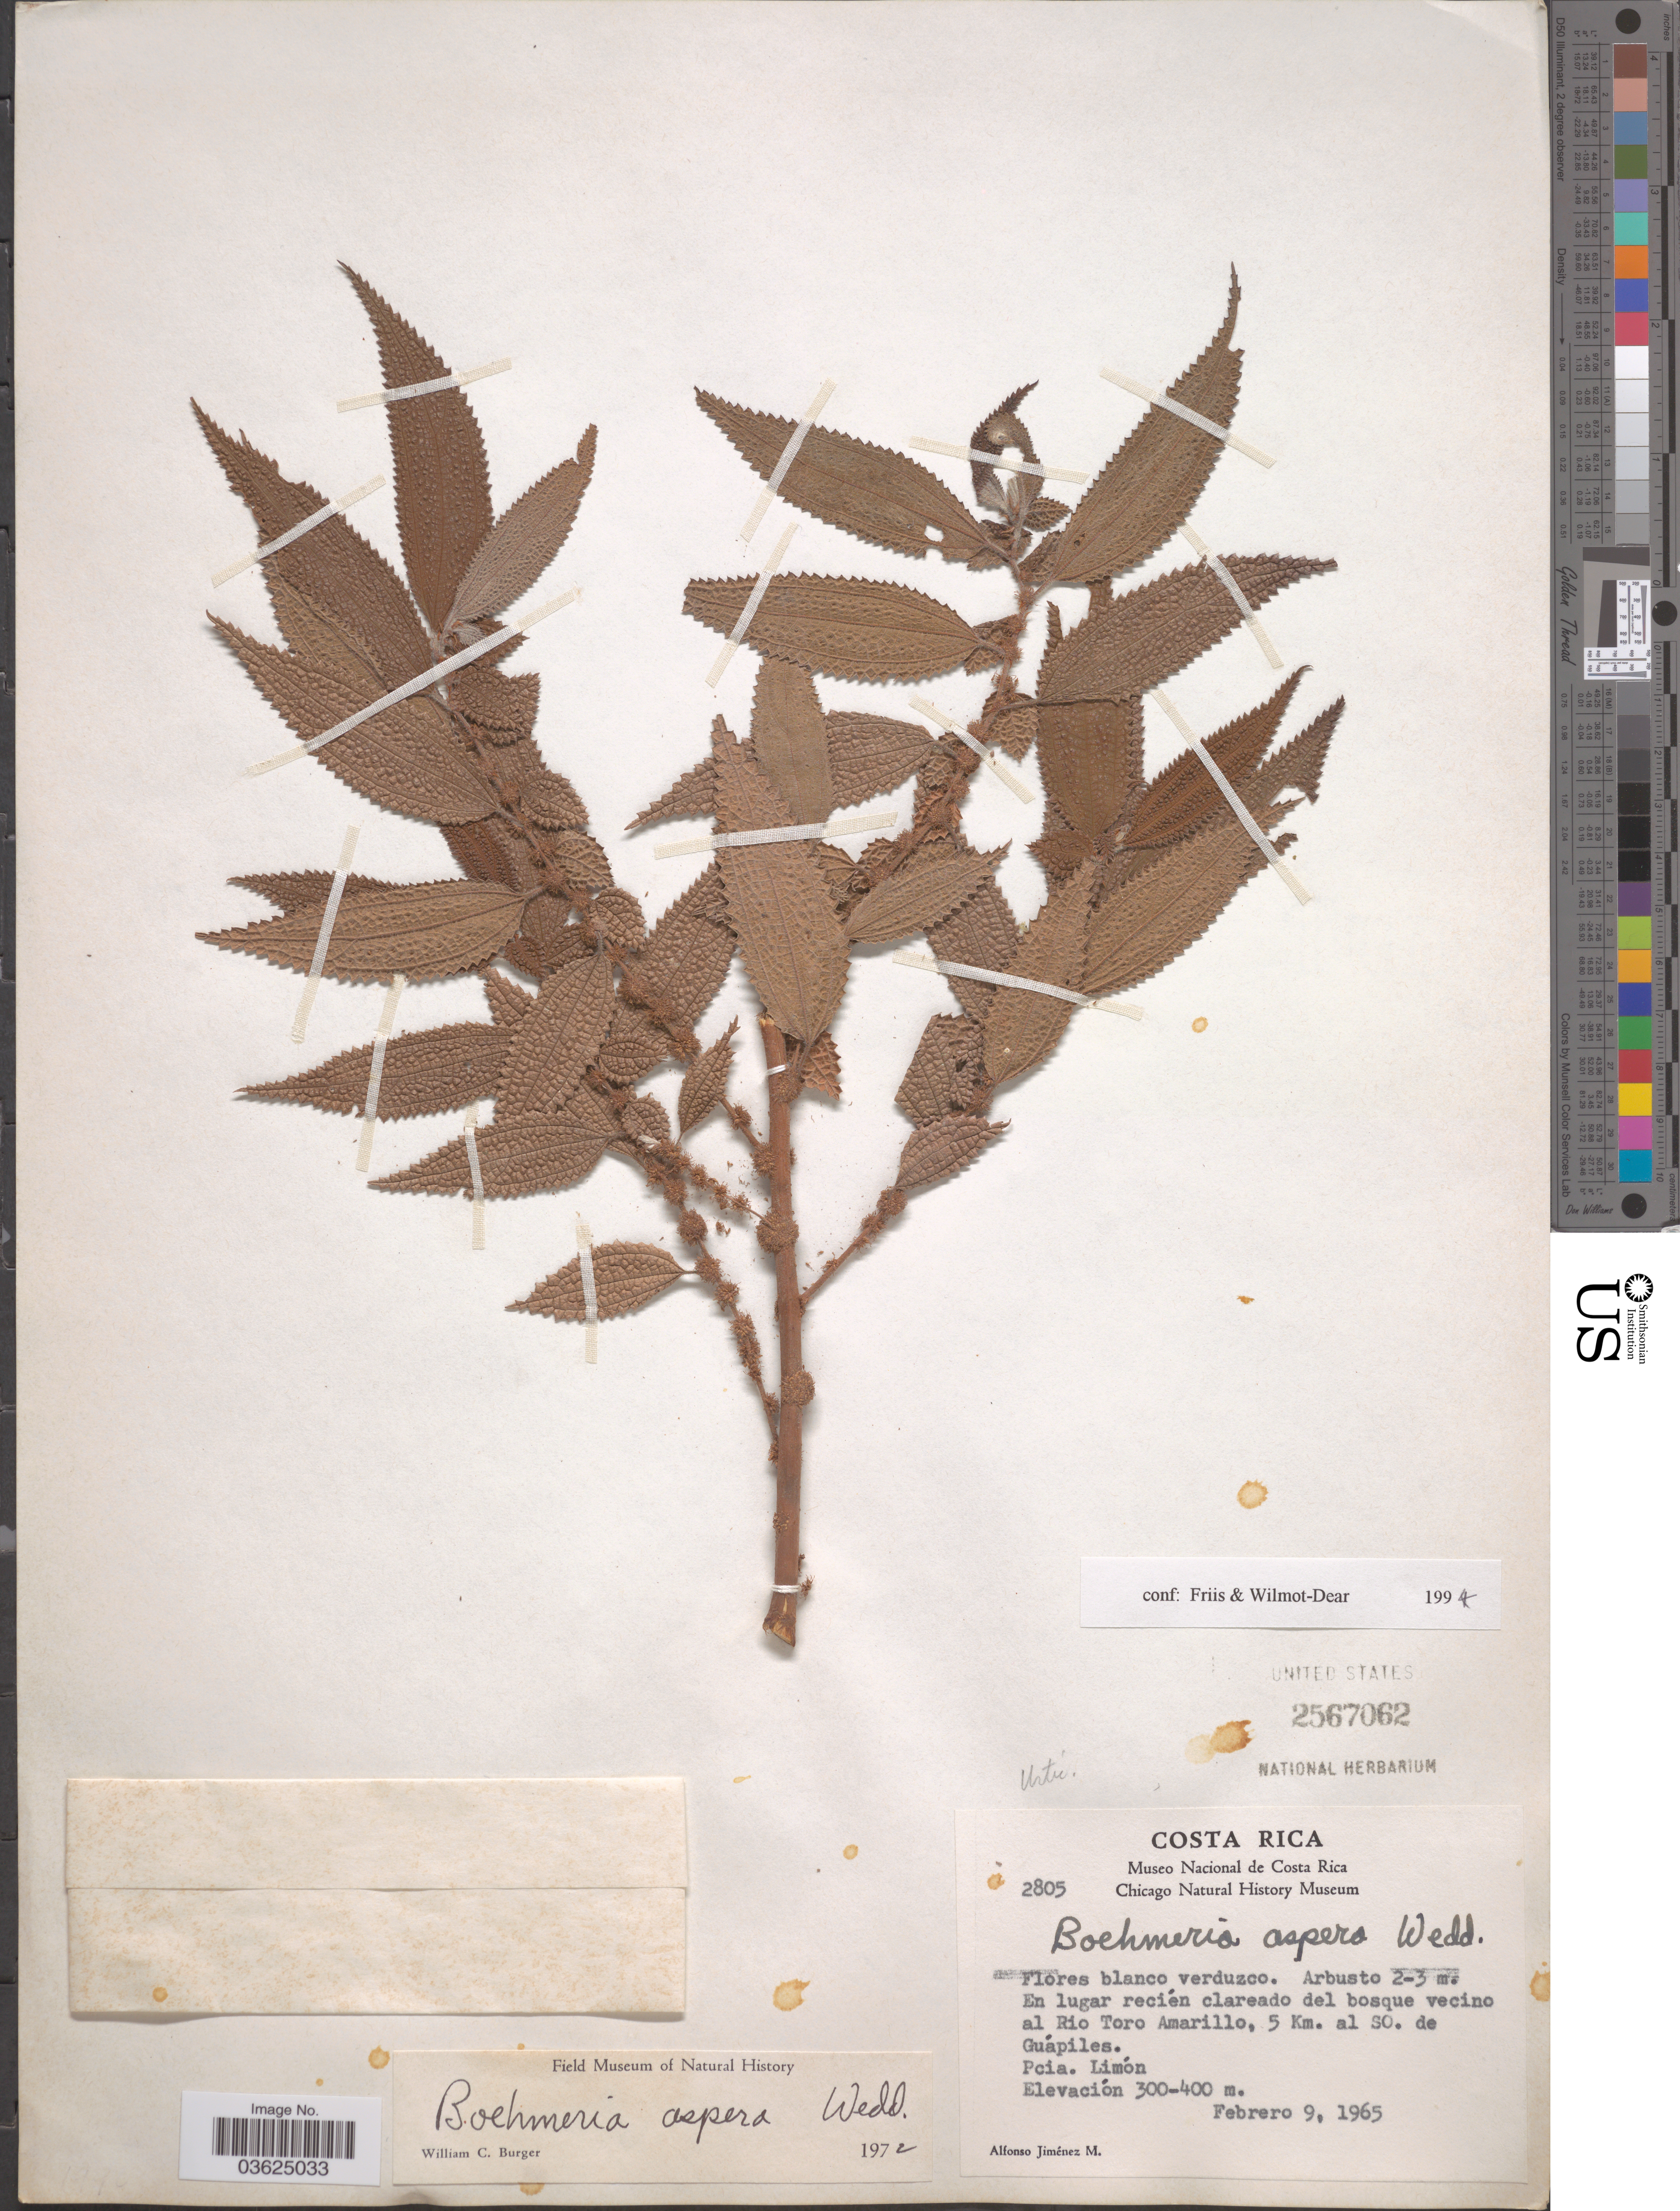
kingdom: Plantae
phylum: Tracheophyta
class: Magnoliopsida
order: Rosales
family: Urticaceae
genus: Boehmeria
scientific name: Boehmeria aspera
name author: Wedd.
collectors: A. Jimenez M.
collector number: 2805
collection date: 1965-02-09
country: Costa Rica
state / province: Limón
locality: En lugar recién clareado del bosque vecino al Rio toro Amarillo, 5 Km. al SO. de Gúapiles.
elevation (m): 300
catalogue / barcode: US 2567062